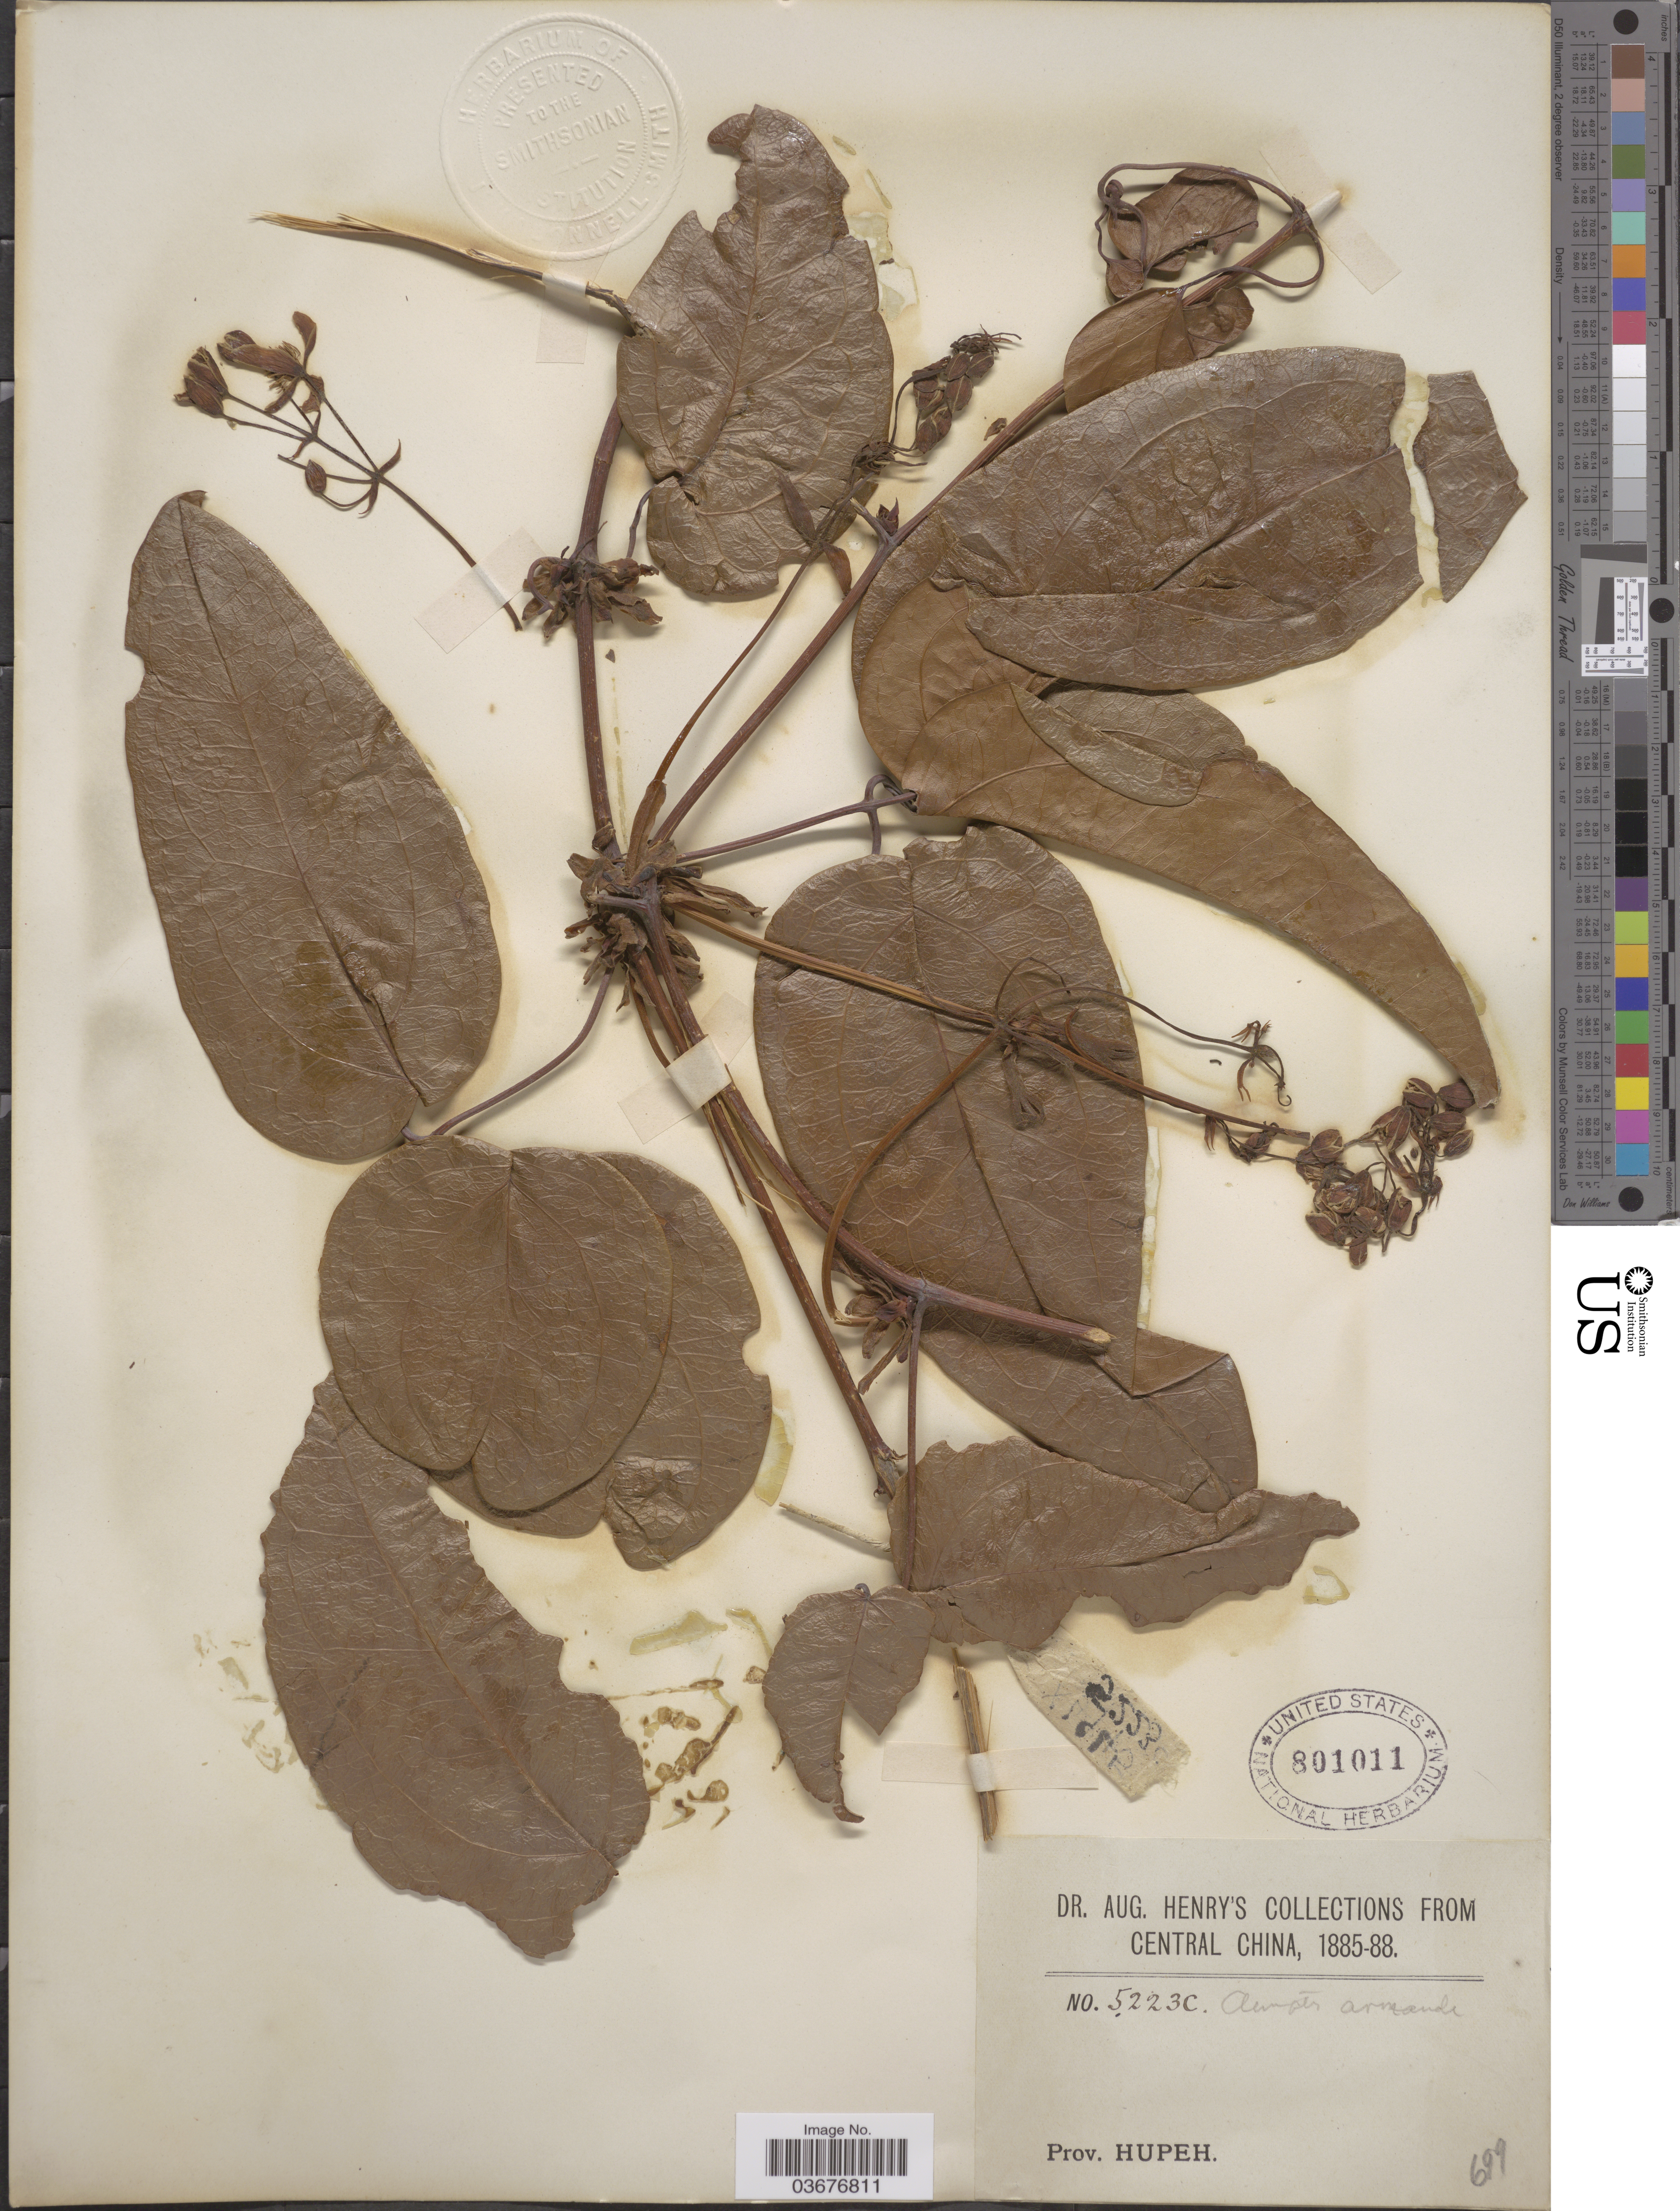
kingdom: Plantae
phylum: Tracheophyta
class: Magnoliopsida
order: Ranunculales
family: Ranunculaceae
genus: Clematis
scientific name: Clematis armandii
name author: Franch.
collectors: A. Henry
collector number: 5223 C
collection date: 1885/1888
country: China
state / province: Hubei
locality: Central China. Prov. Hupeh.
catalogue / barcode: US 801011